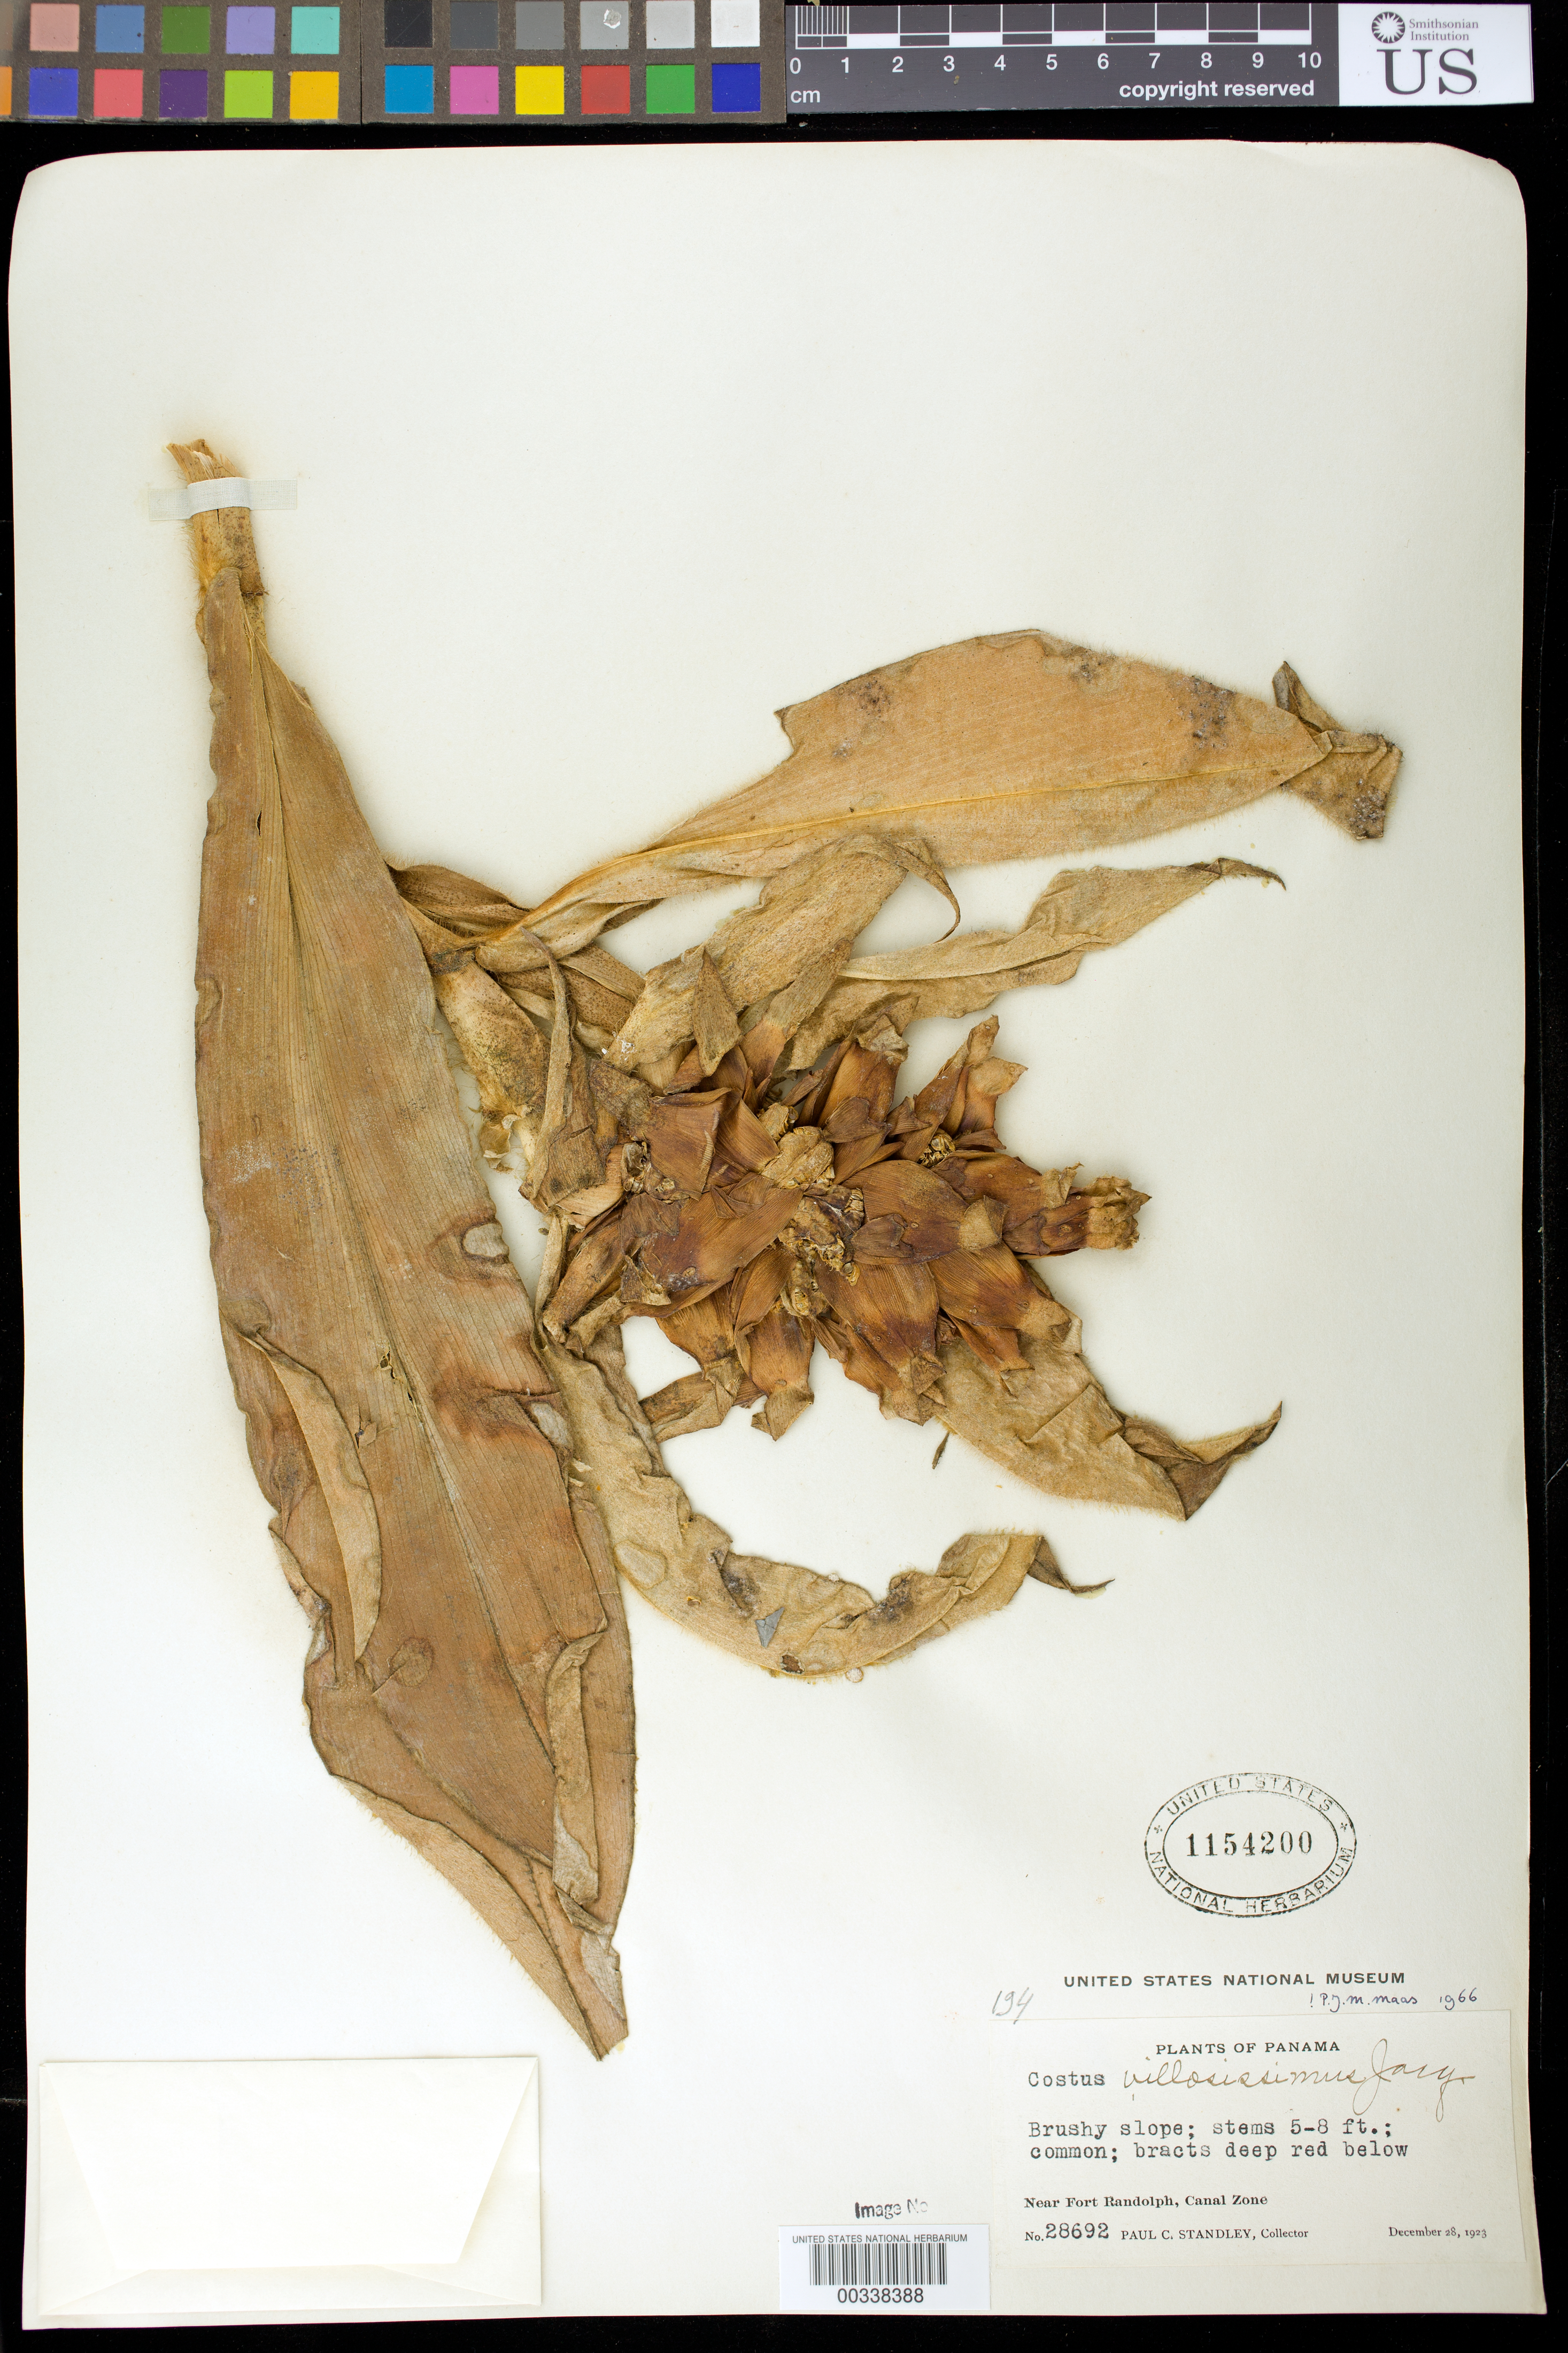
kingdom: Plantae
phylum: Tracheophyta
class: Liliopsida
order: Zingiberales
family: Costaceae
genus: Costus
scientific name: Costus villosissimus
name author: Jacq.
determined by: Maas, Paul J. M.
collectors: P. C. Standley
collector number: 28692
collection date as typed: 28 Dec 1923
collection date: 1923-12-28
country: Panama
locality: Near Fort Randolph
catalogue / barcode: US 1154200